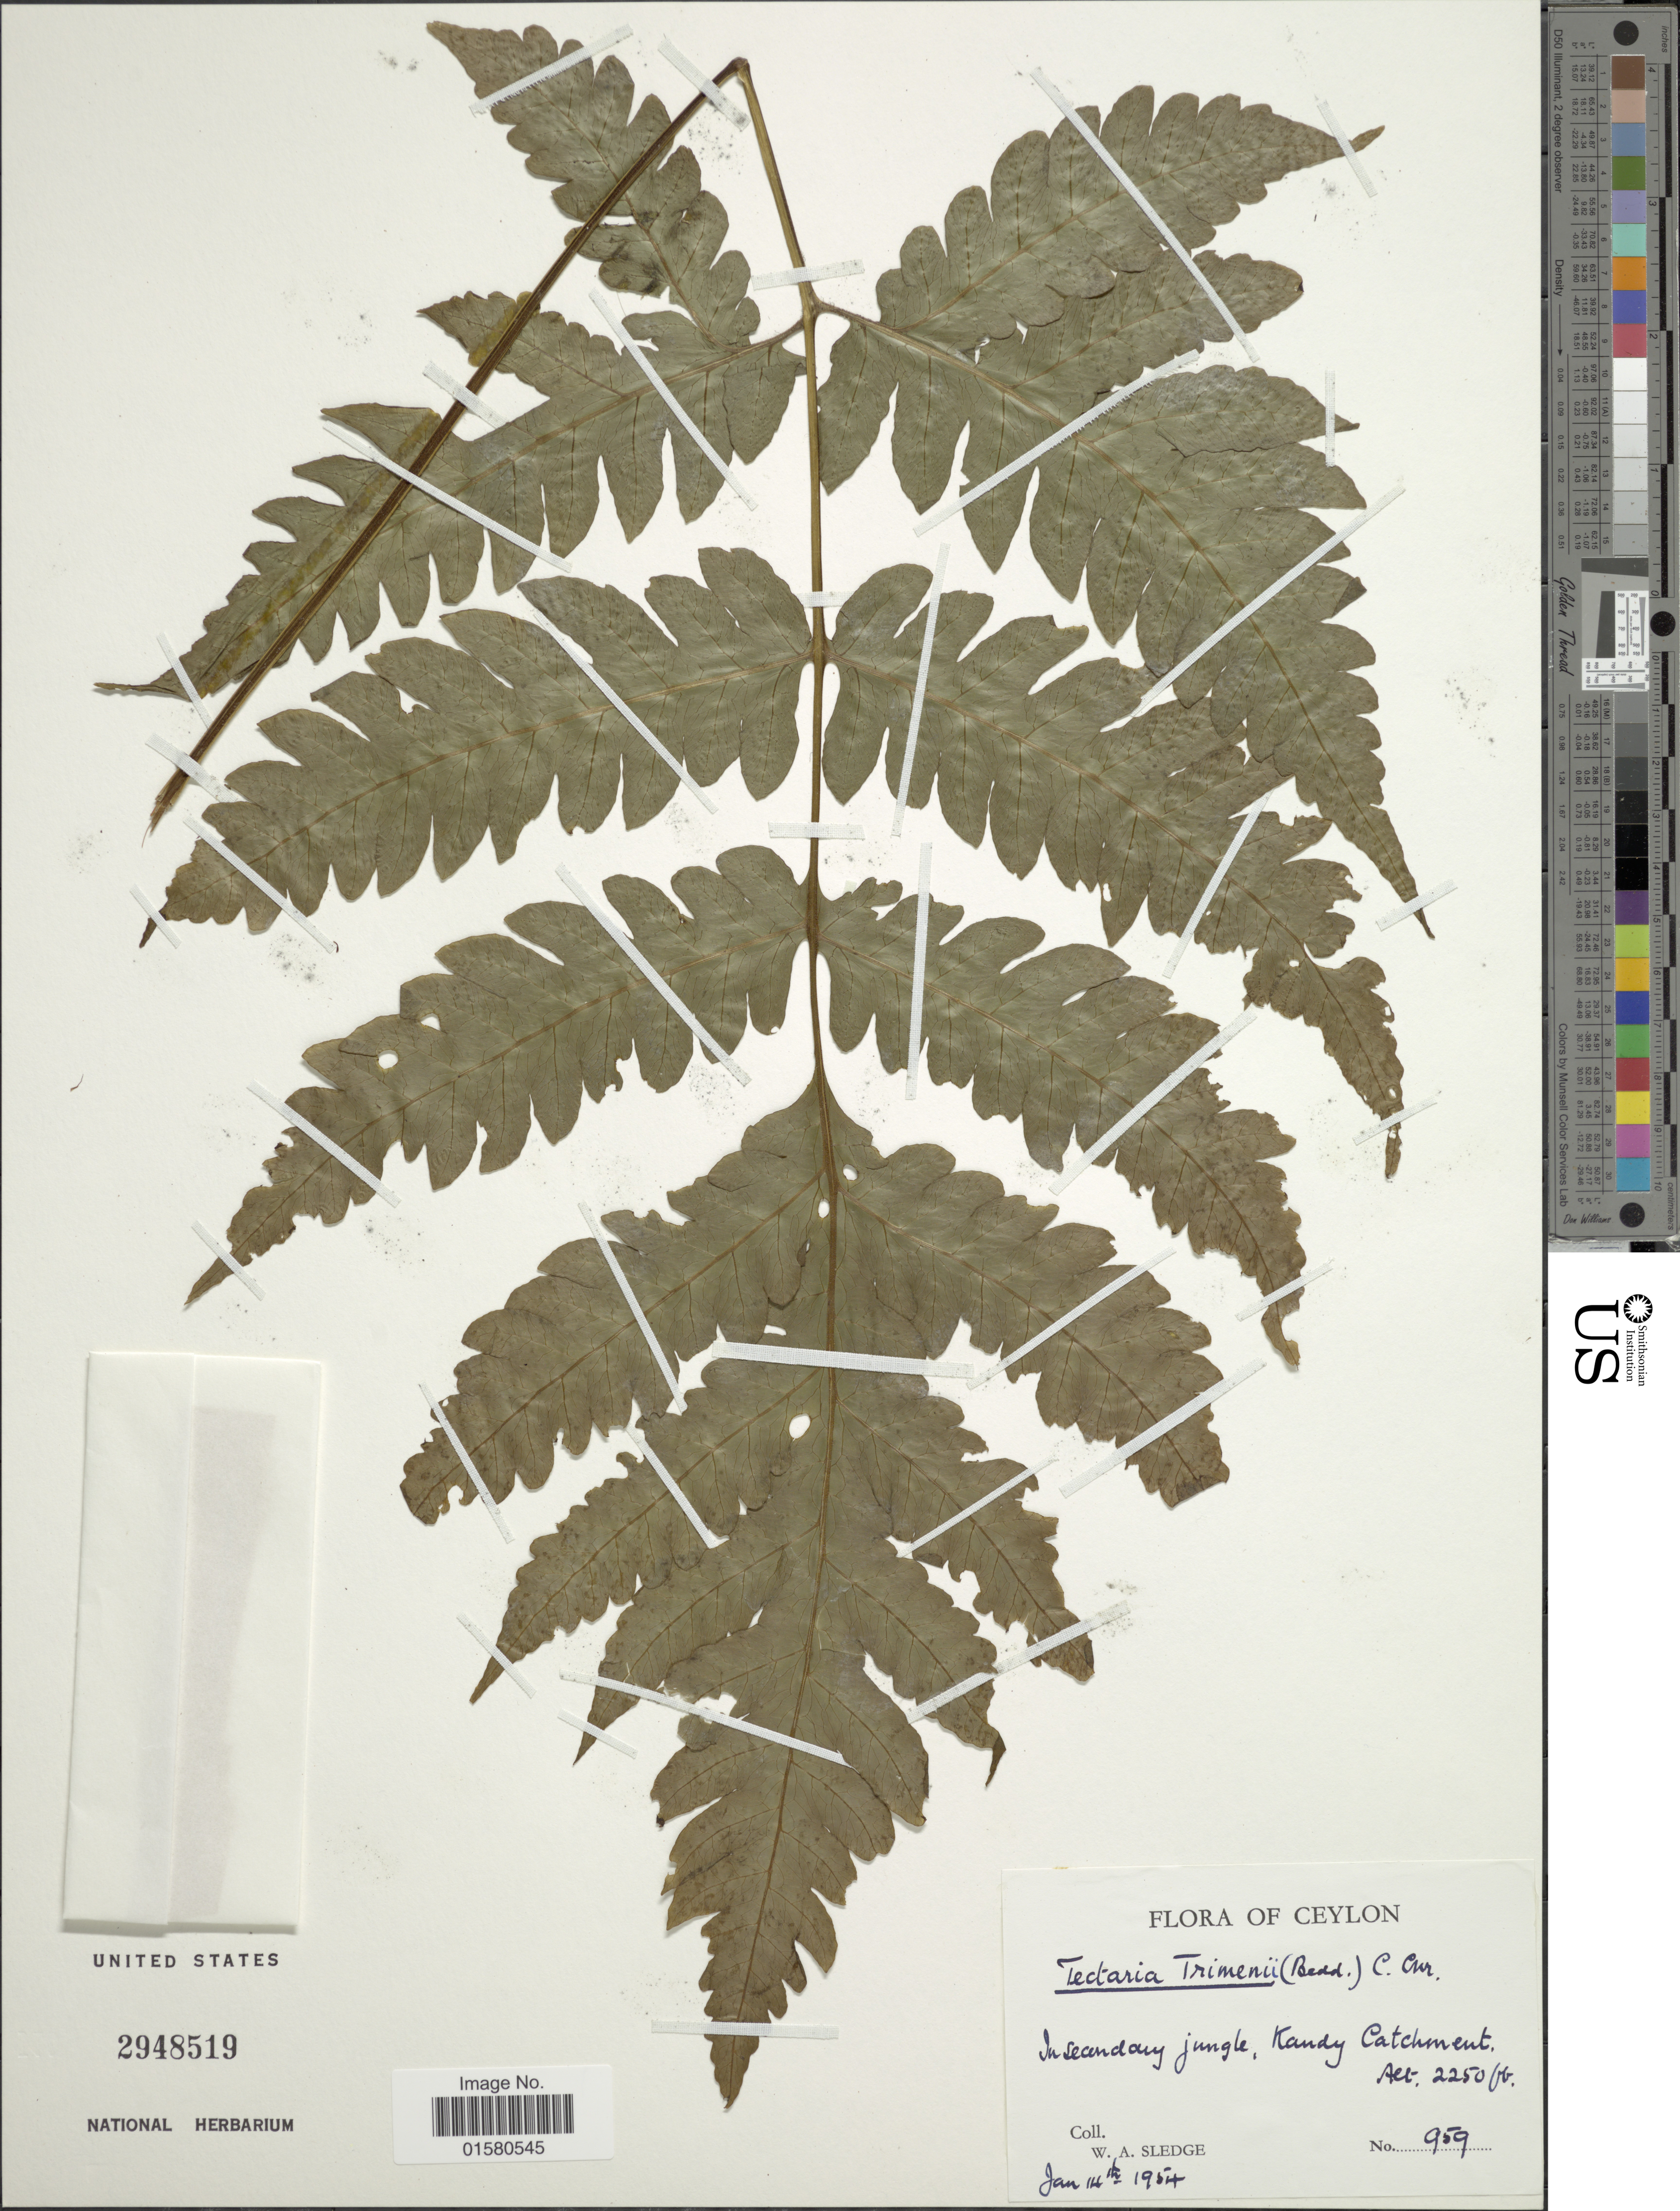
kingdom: Plantae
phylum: Tracheophyta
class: Polypodiopsida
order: Polypodiales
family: Tectariaceae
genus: Tectaria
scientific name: Tectaria trimenii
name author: (Bedd.) C. Chr.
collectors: W. A. Sledge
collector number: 959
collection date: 1954-01-14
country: Sri Lanka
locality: In secondary, Kandy Catchement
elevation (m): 686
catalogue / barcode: US 2948519